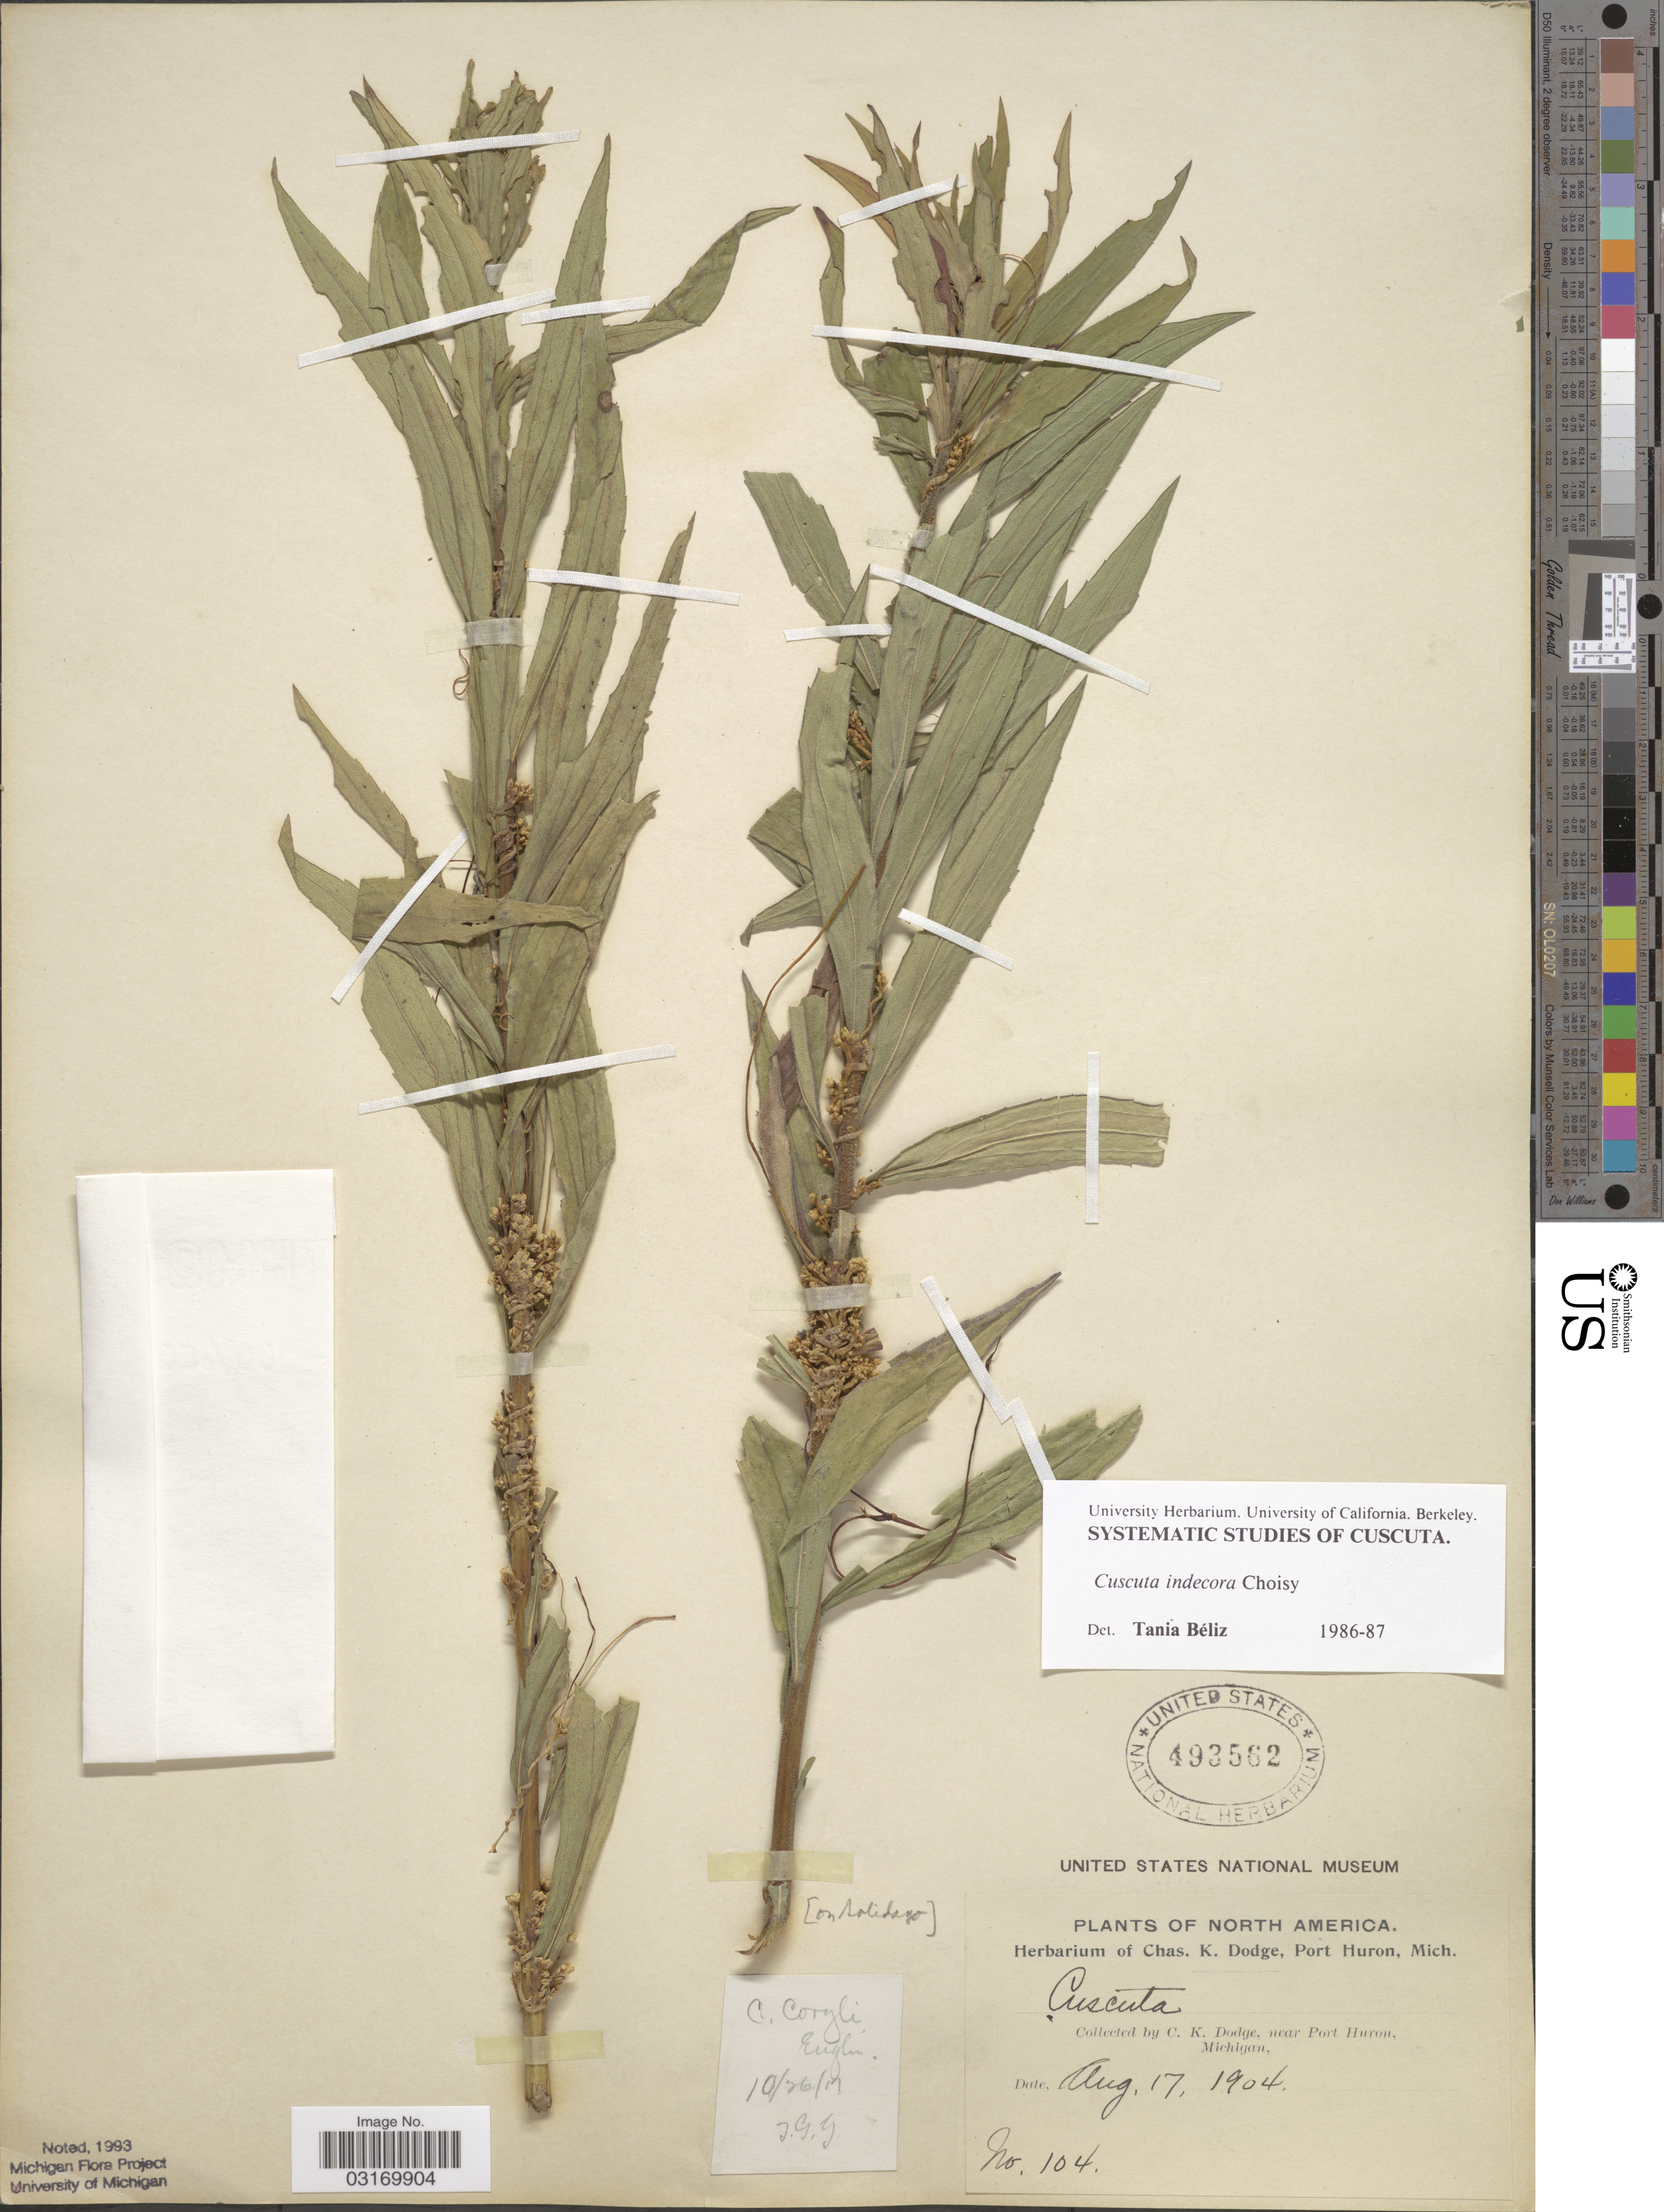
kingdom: Plantae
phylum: Tracheophyta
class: Magnoliopsida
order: Solanales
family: Convolvulaceae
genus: Cuscuta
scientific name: Cuscuta indecora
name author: Choisy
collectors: C. K. Dodge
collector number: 104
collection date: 1904-08-17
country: United States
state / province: Michigan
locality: Near Port Huron.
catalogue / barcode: US 493562